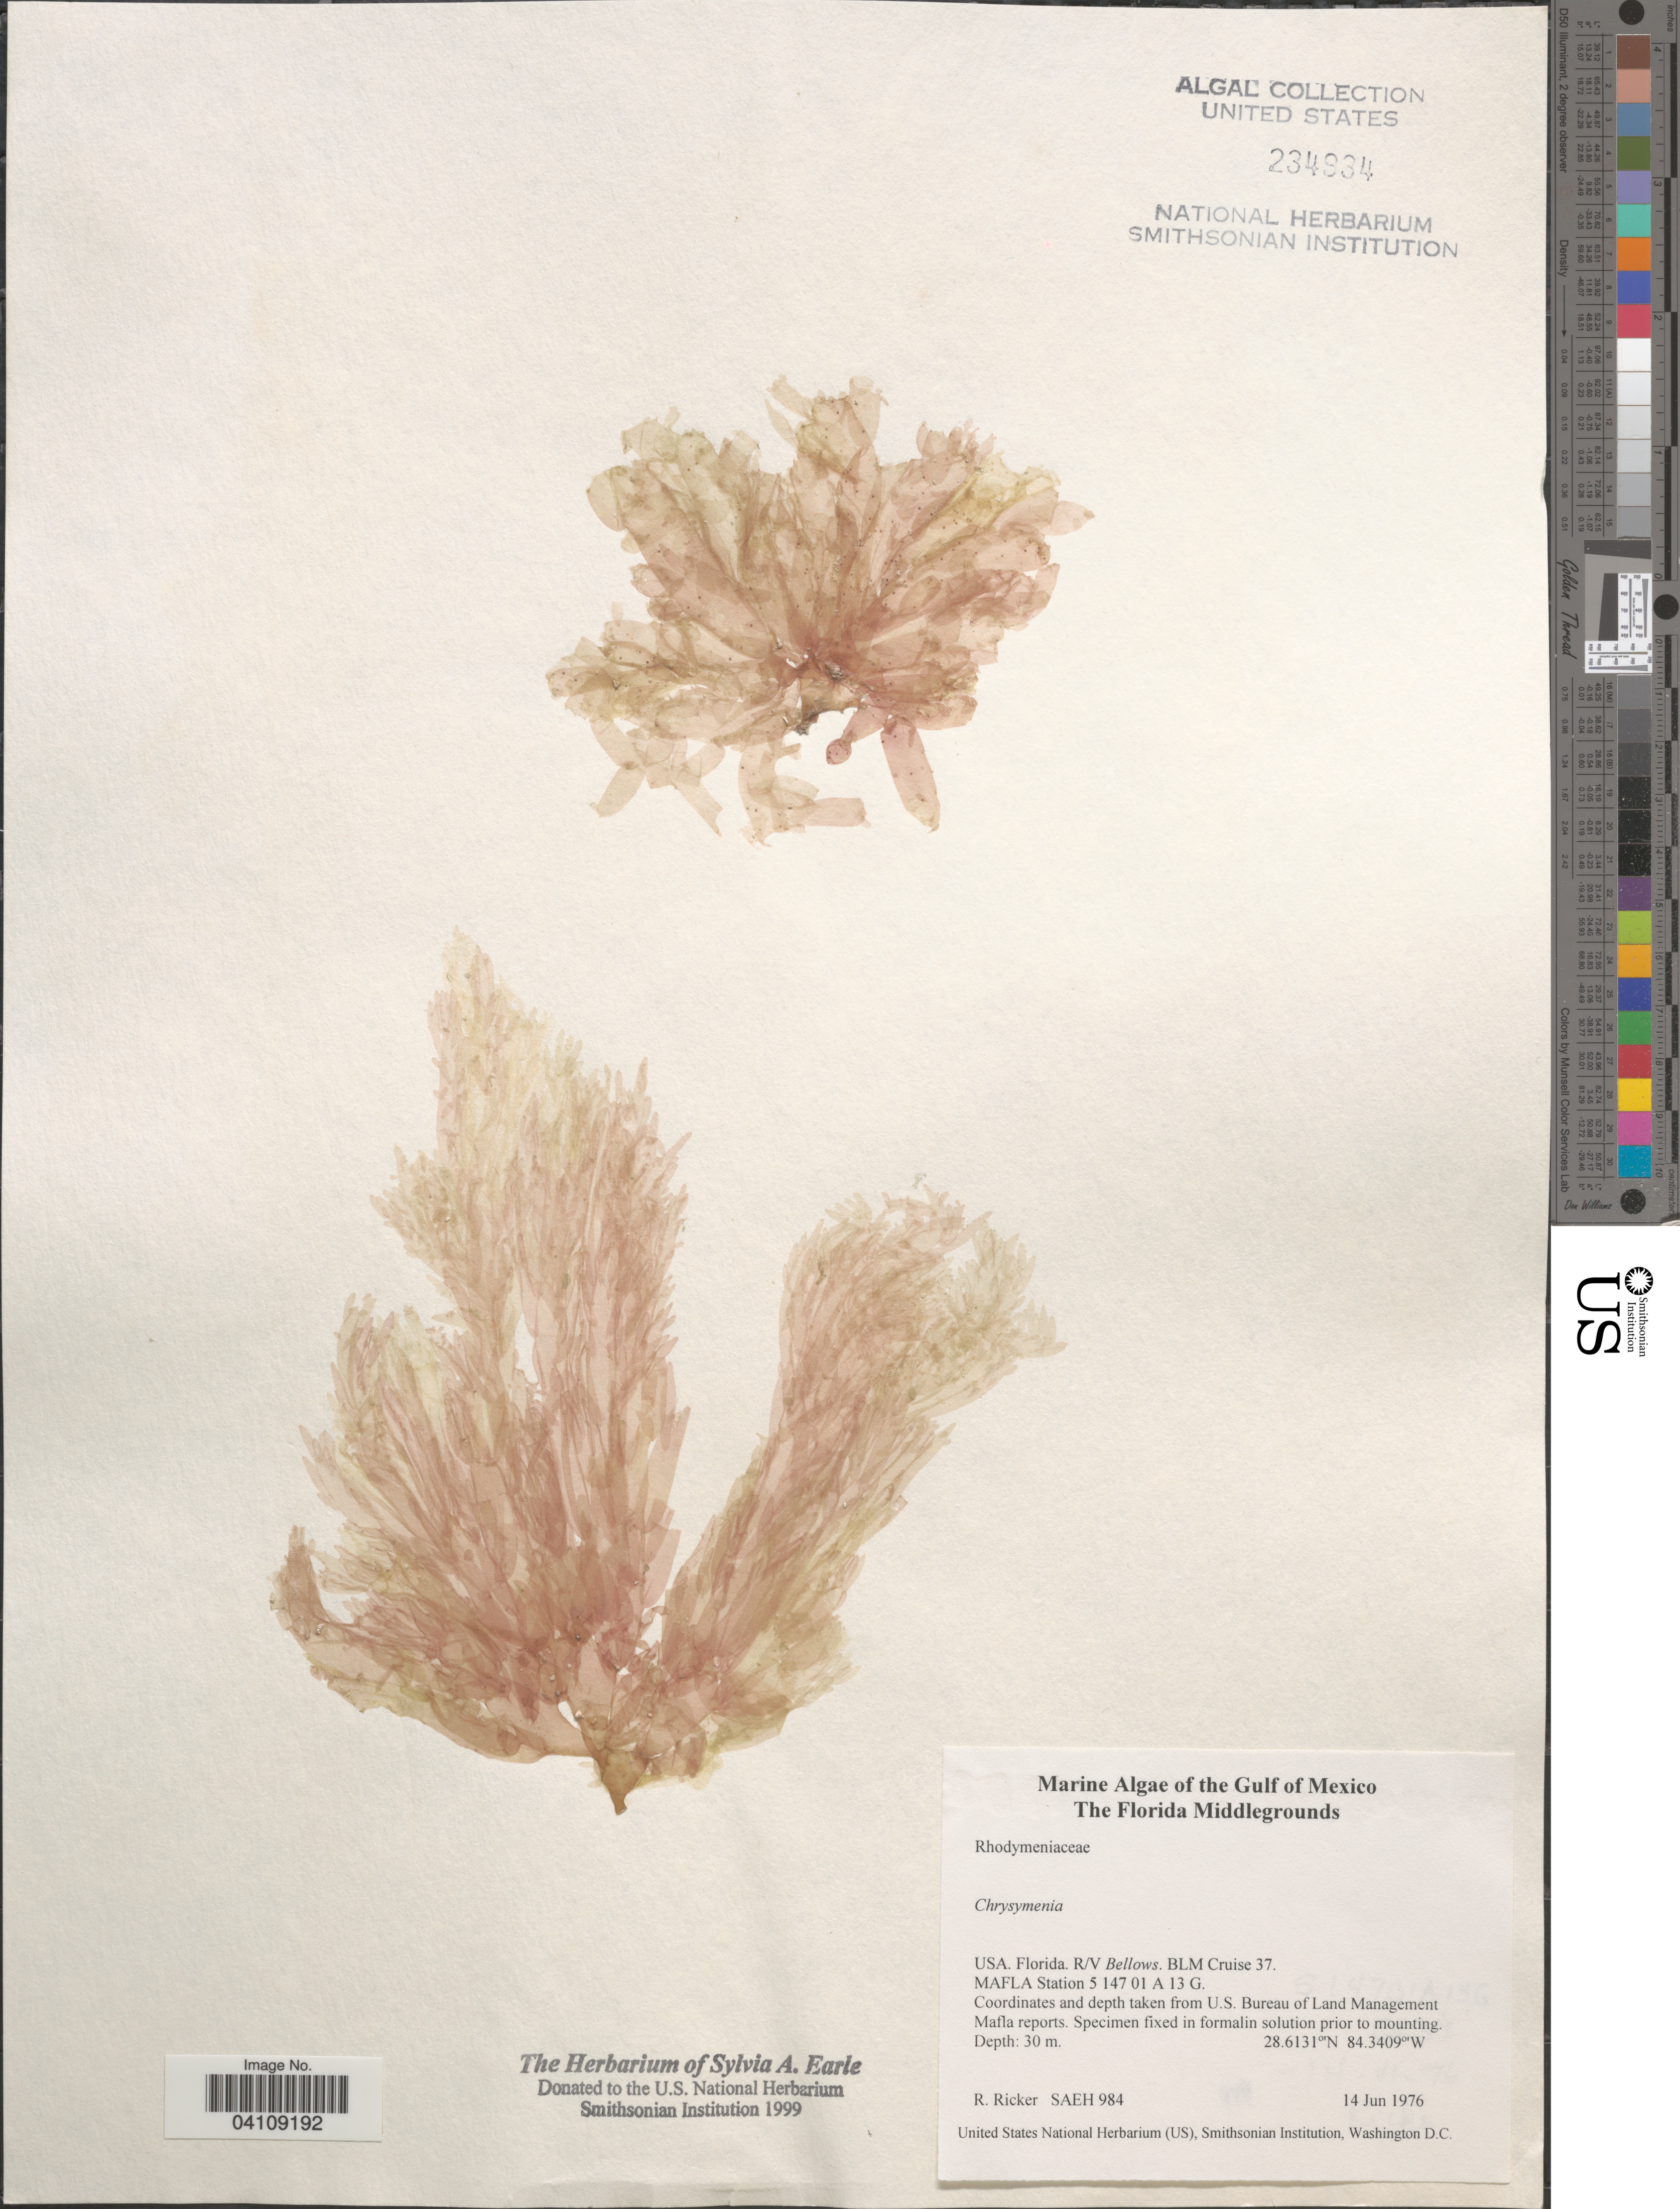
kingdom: Plantae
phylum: Rhodophyta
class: Florideophyceae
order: Rhodymeniales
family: Rhodymeniaceae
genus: Chrysymenia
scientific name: Chrysymenia sp.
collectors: R. Ricker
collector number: SAEH 984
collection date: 1976-06-14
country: United States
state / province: Florida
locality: Gulf of Mexico. The Florida Middlegrounds. Florida. R/V Bellows. BLM Cruise 37. MAFLA Station 5 147 01 A 13 G.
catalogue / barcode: US 234934